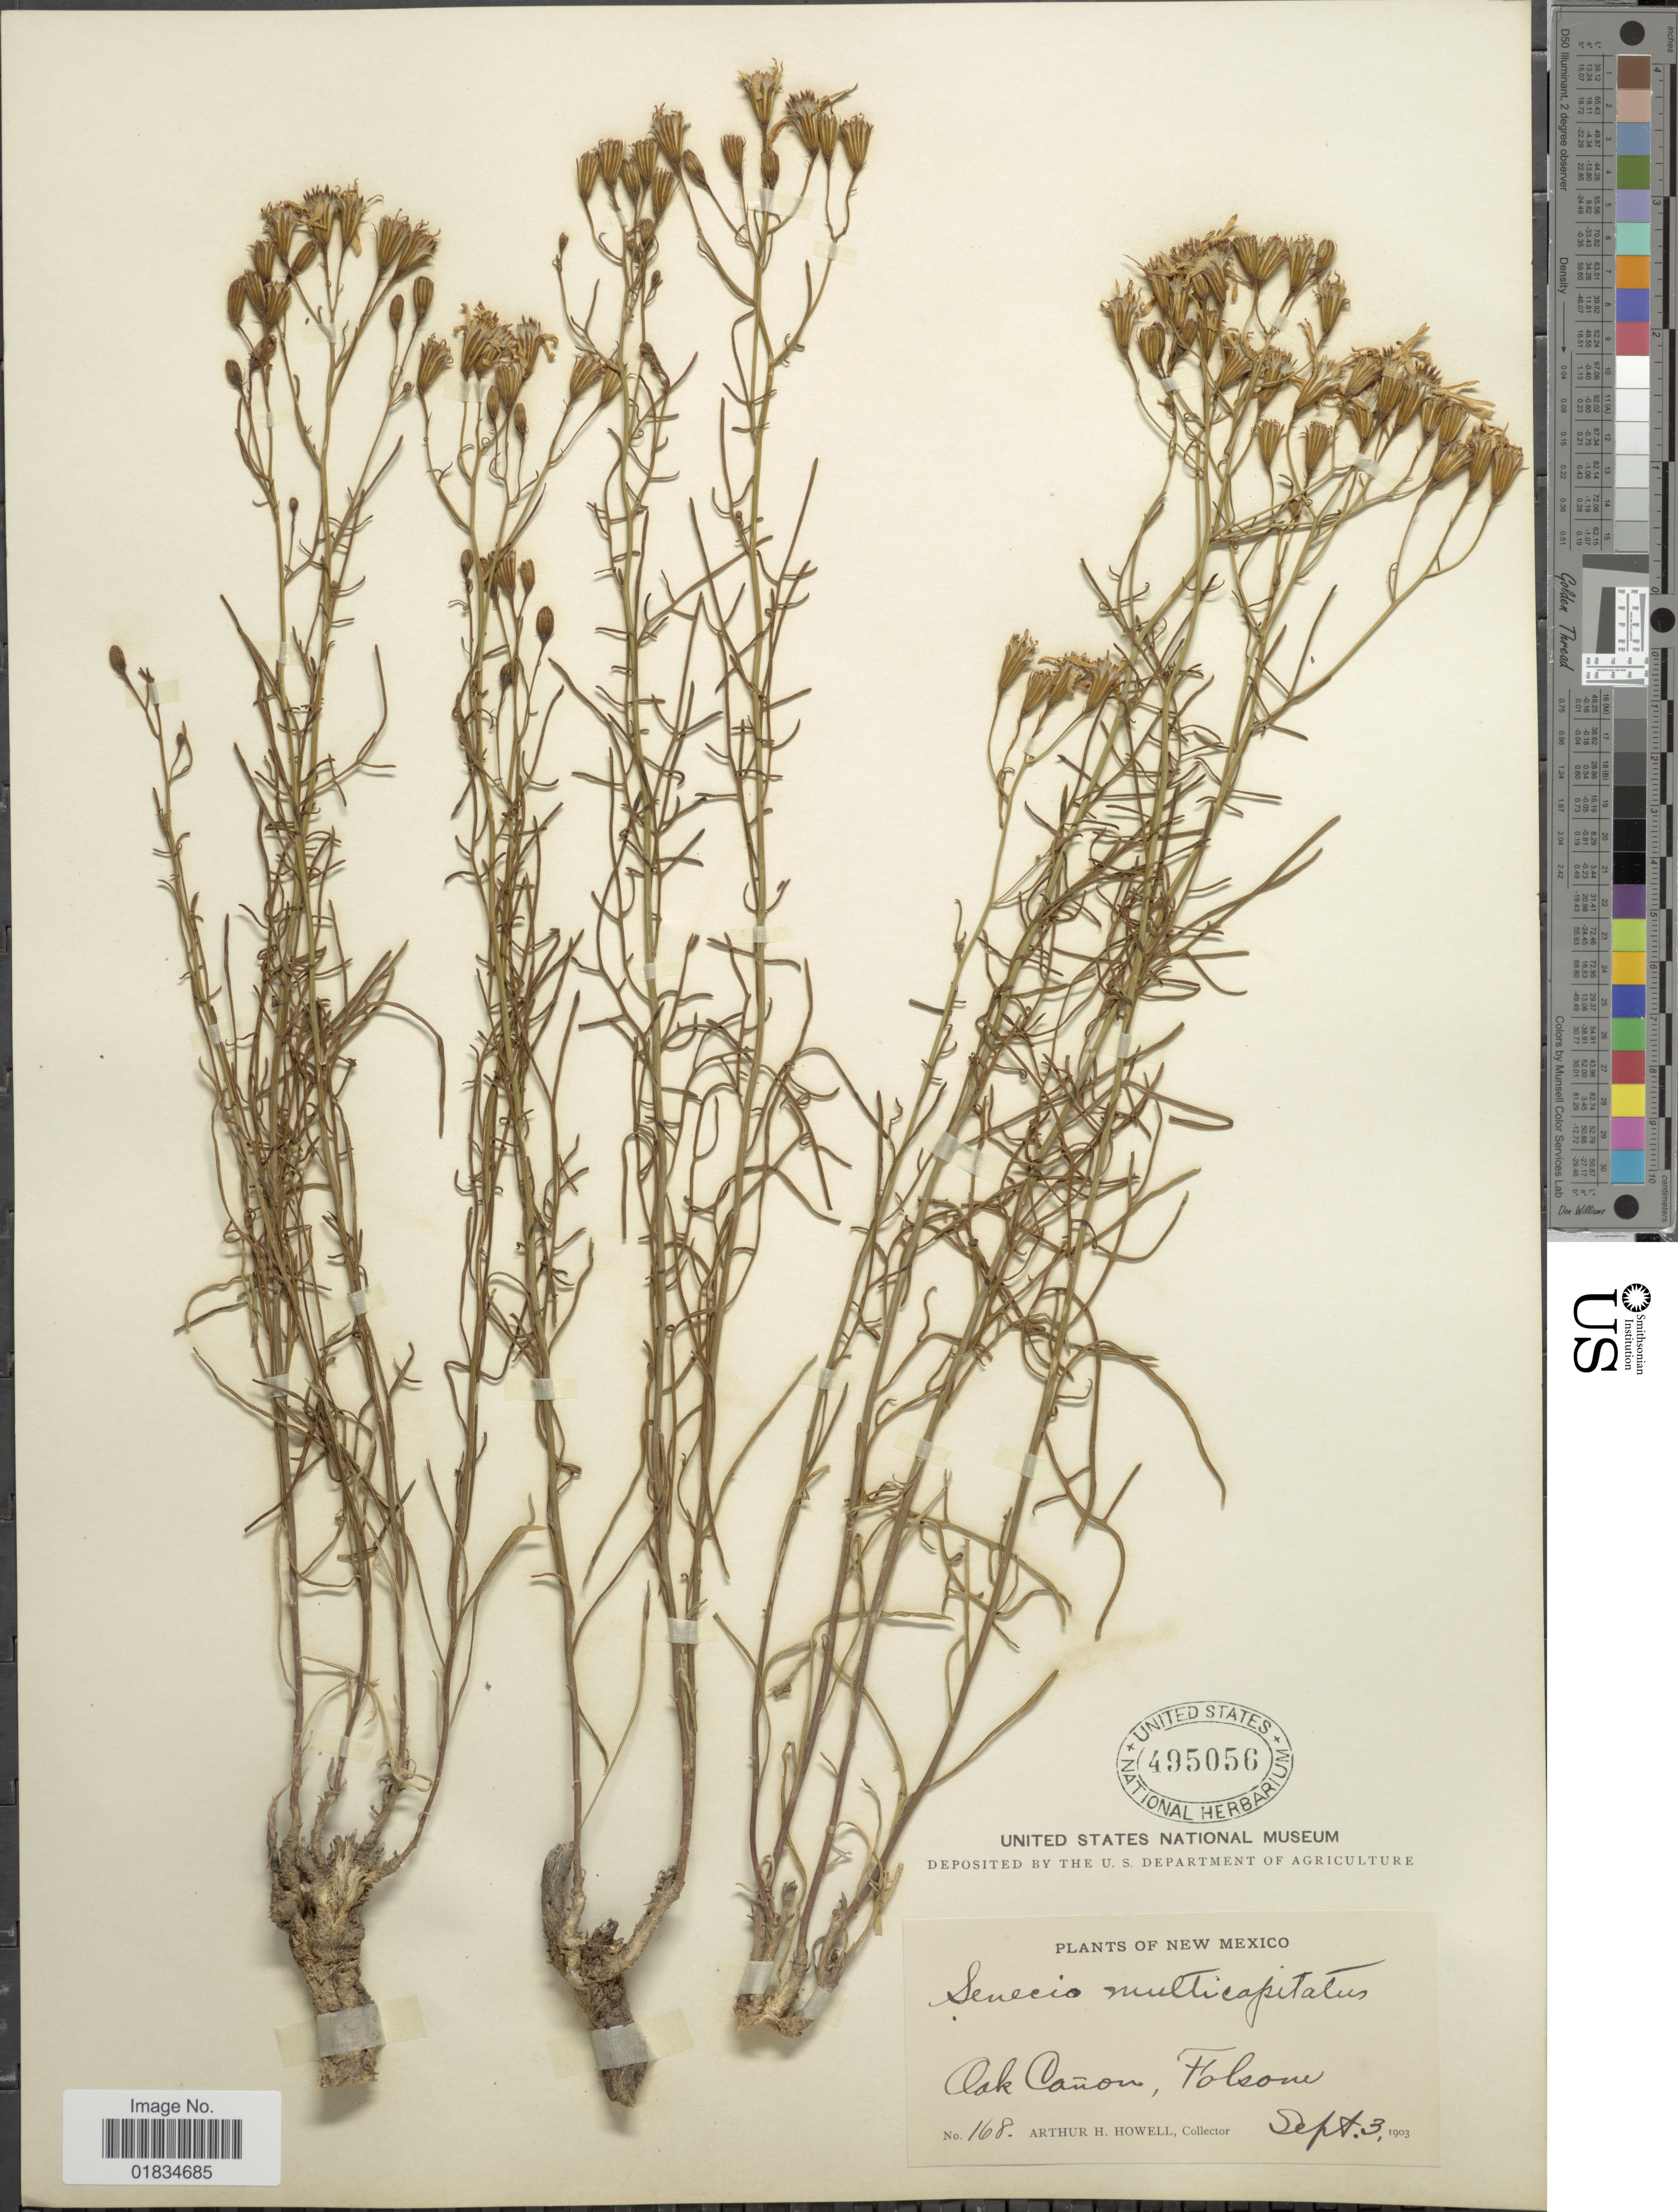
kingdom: Plantae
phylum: Tracheophyta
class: Magnoliopsida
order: Asterales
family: Asteraceae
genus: Senecio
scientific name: Senecio multicapitatus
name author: Greenm.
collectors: A. H. Howell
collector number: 168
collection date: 1903-09-03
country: United States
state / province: New Mexico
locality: Oka Canon, Folsone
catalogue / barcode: US 495056